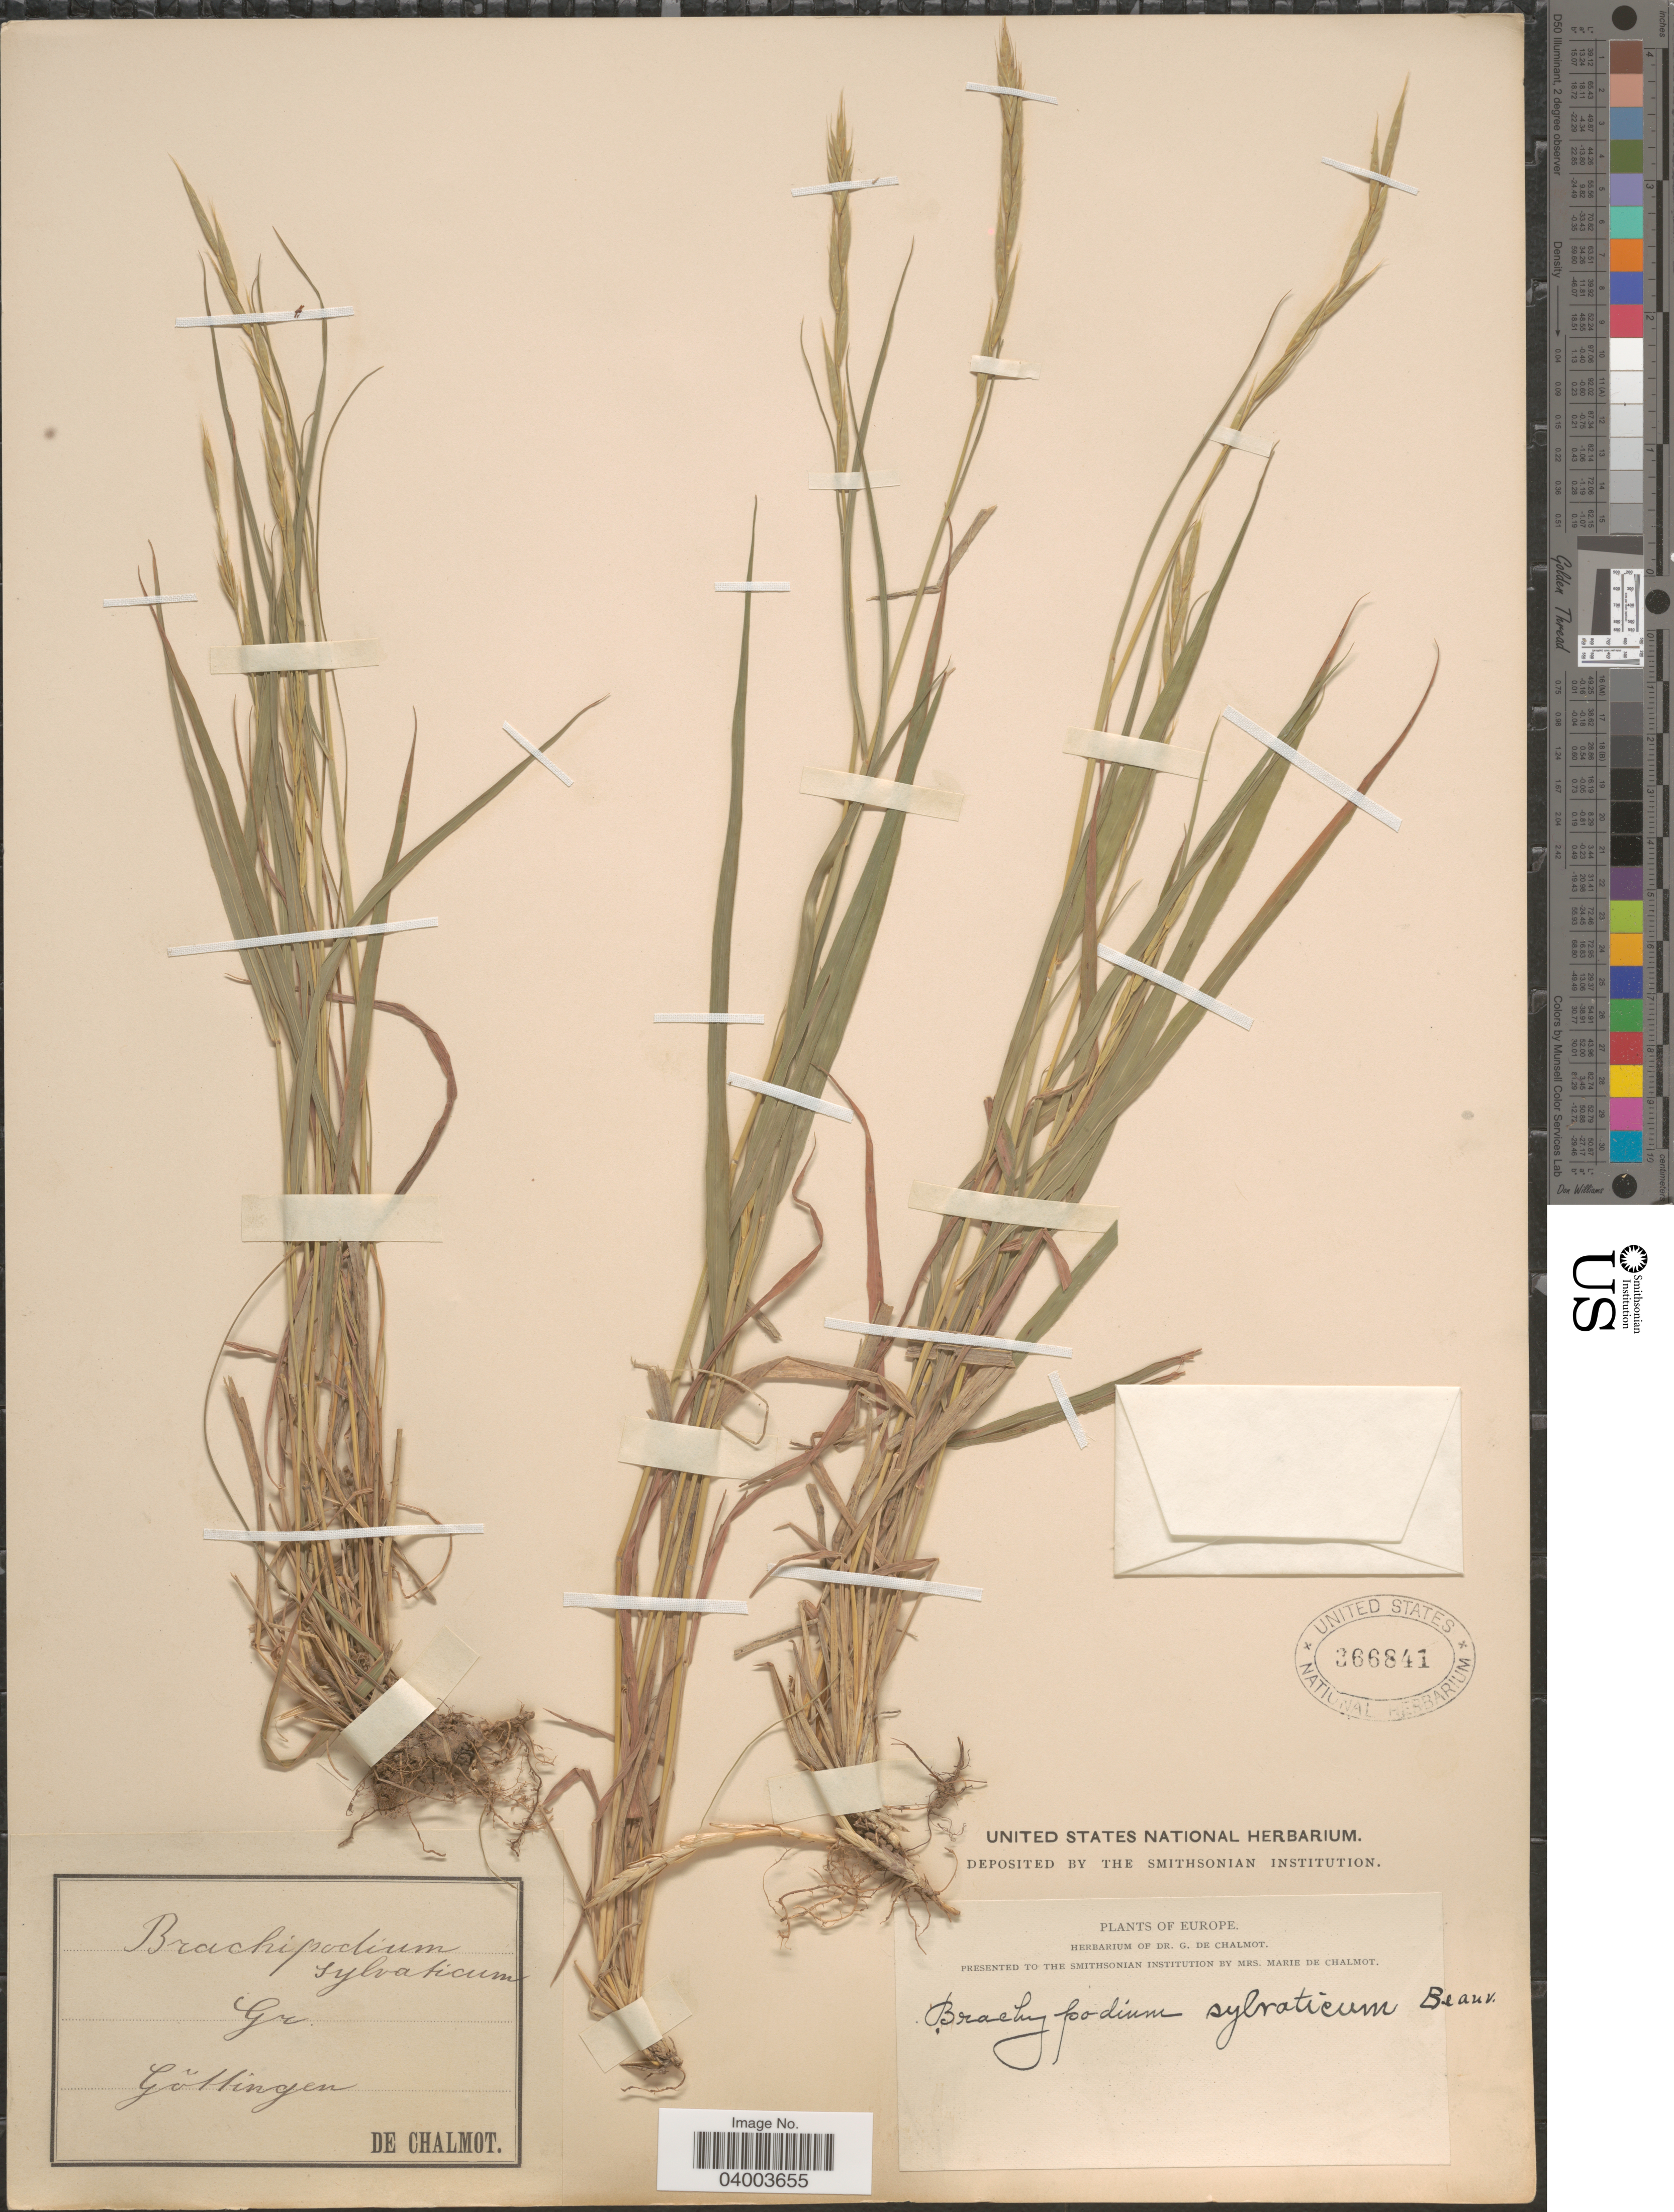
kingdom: Plantae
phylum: Tracheophyta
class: Liliopsida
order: Poales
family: Poaceae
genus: Brachypodium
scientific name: Brachypodium sylvaticum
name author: (Huds.) P. Beauv.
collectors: G. de Chalmot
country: Germany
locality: Europe. Gr. Göttingen.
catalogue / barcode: US 366841